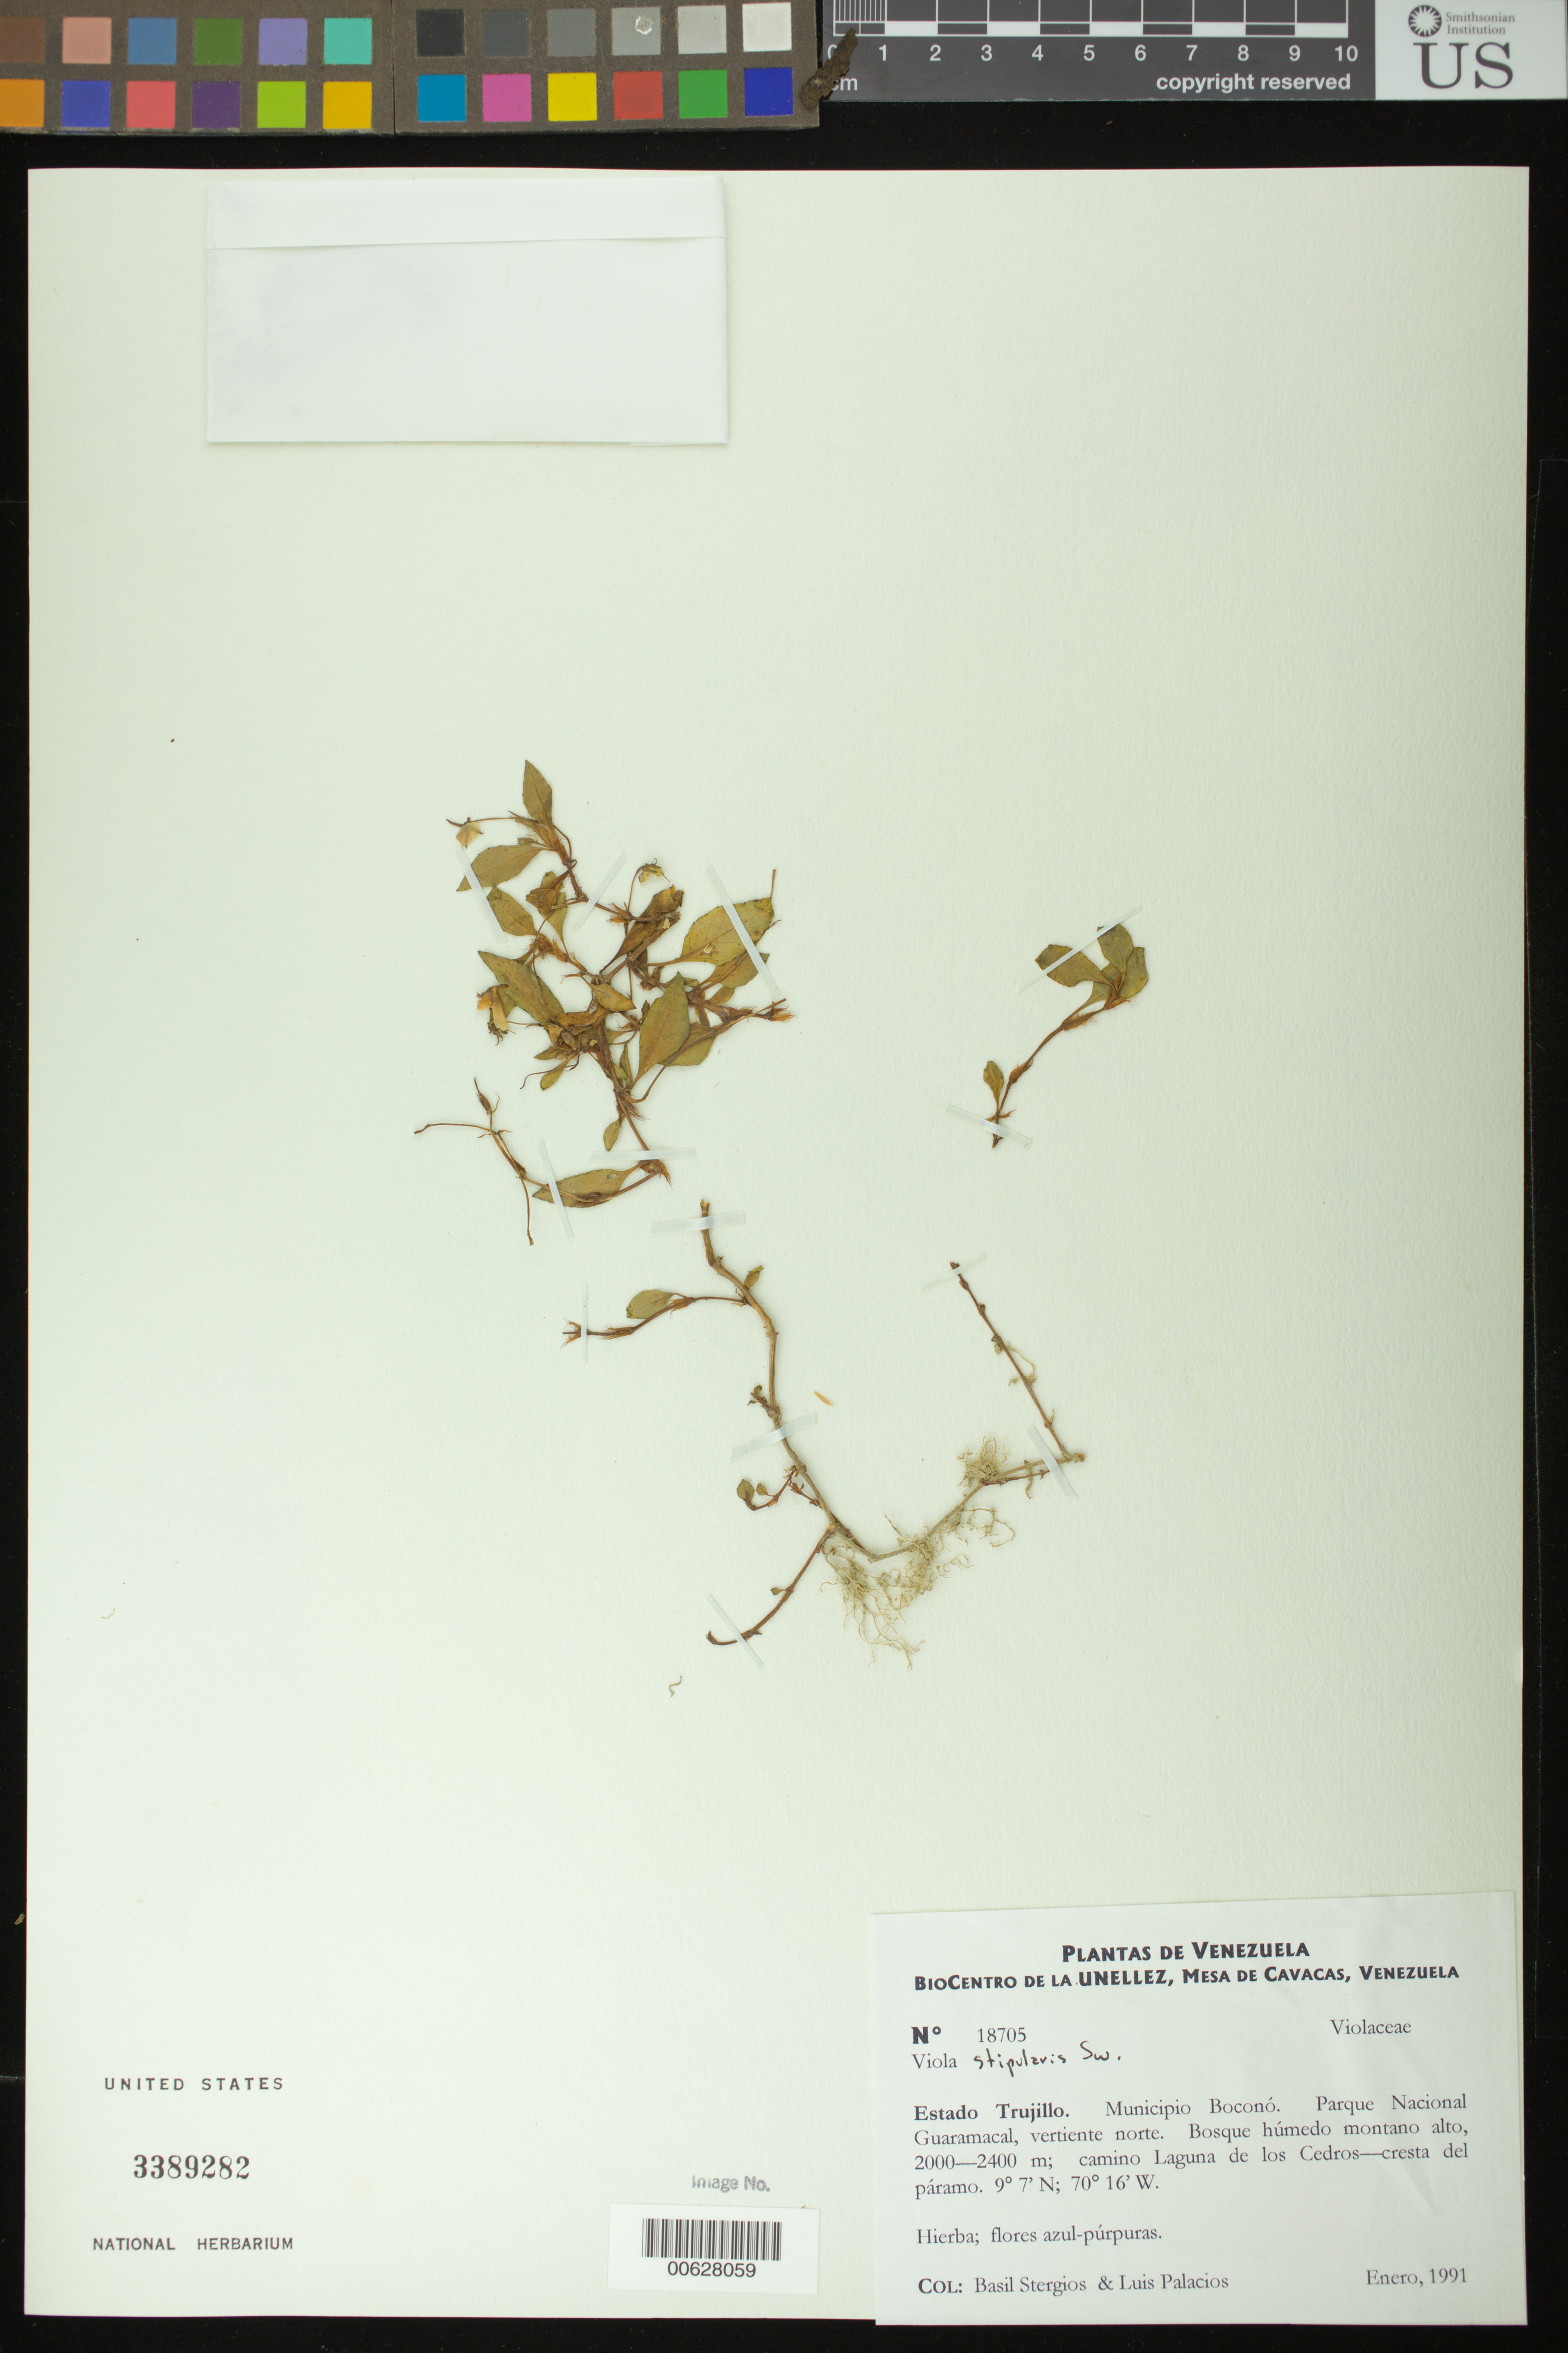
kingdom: Plantae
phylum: Tracheophyta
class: Magnoliopsida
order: Malpighiales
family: Violaceae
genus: Viola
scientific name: Viola stipularis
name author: Sw.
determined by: Dorr, L. J., (BOT), Smithsonian Institution - National Museum of Natural History (UNITED STATES)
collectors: B. G. Stergios & L. Palacios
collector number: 18705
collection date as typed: Jan 1991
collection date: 1991-01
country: Venezuela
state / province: Trujillo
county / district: Boconó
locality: Parque Nacional Guaramacal, vertiente N, camino laguna de los Cedros-cresta del páramo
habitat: Bosque húmedo montano alto.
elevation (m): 2000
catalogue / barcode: US 3389282